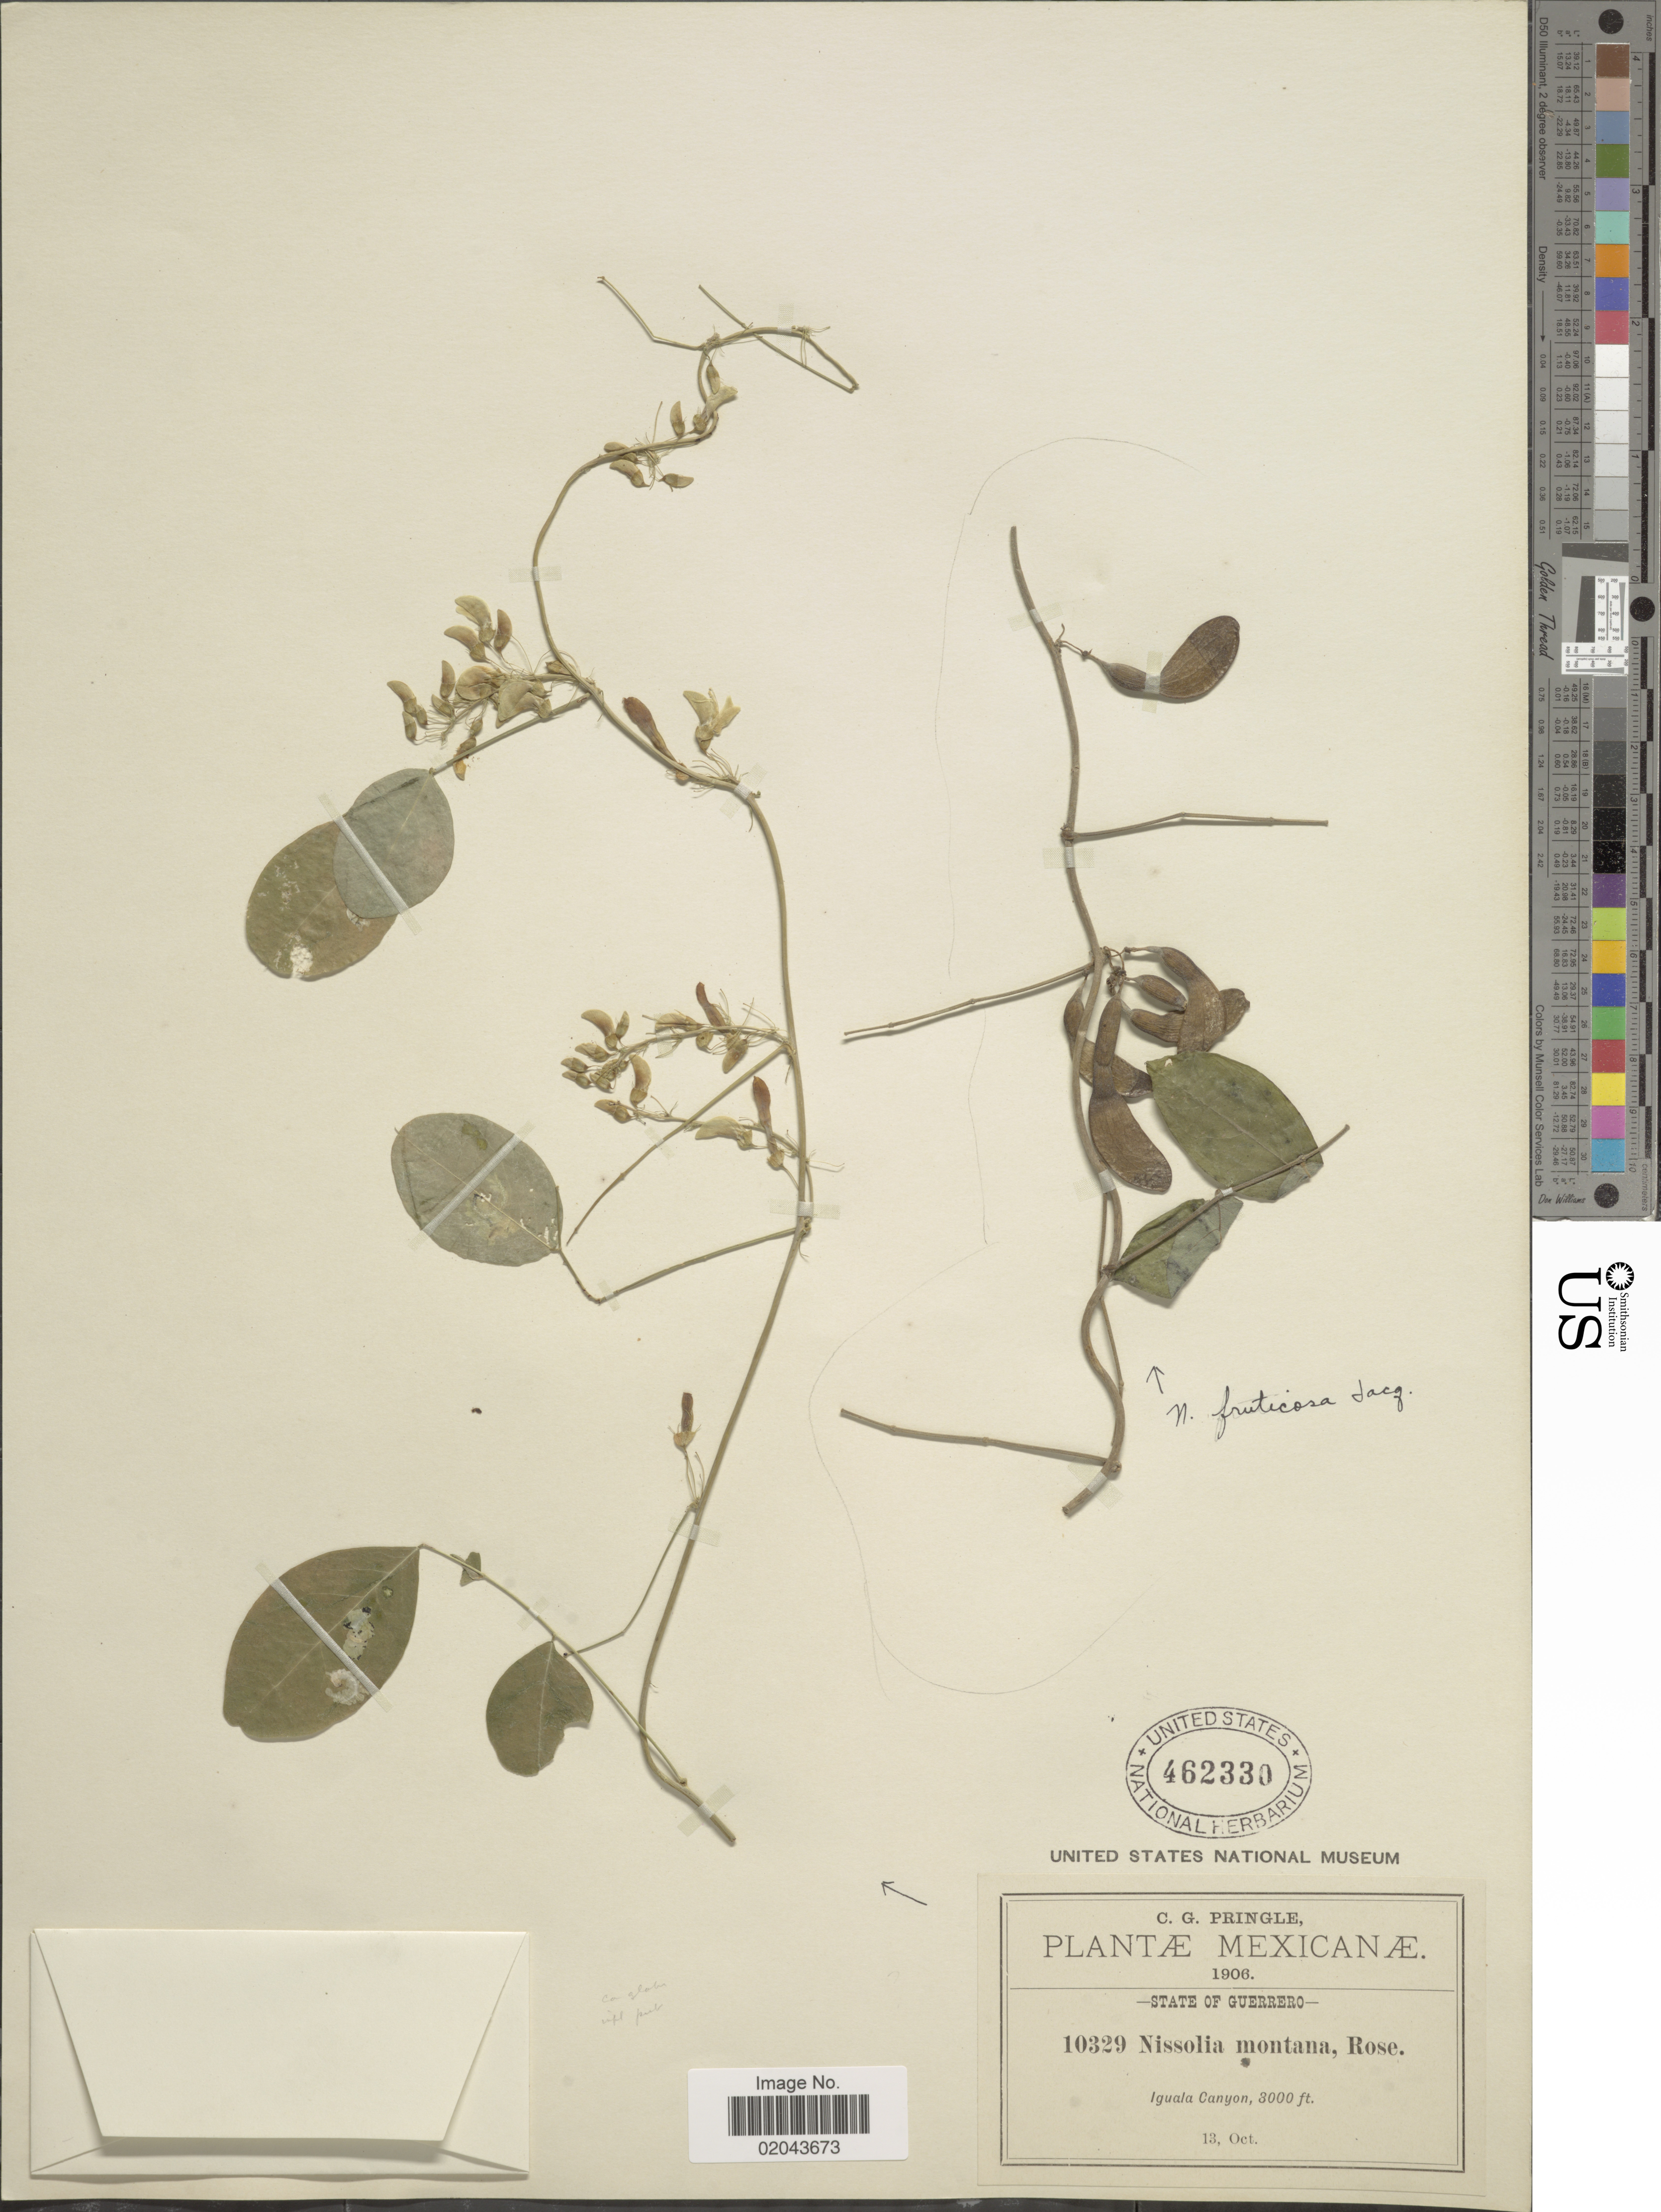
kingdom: Plantae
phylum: Tracheophyta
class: Magnoliopsida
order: Fabales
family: Fabaceae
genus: Nissolia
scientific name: Nissolia montana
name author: Rose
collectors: C. G. Pringle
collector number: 10329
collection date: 1906-10-13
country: Mexico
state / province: Guerrero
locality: Iguala Canyon.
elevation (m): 914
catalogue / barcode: US 462330